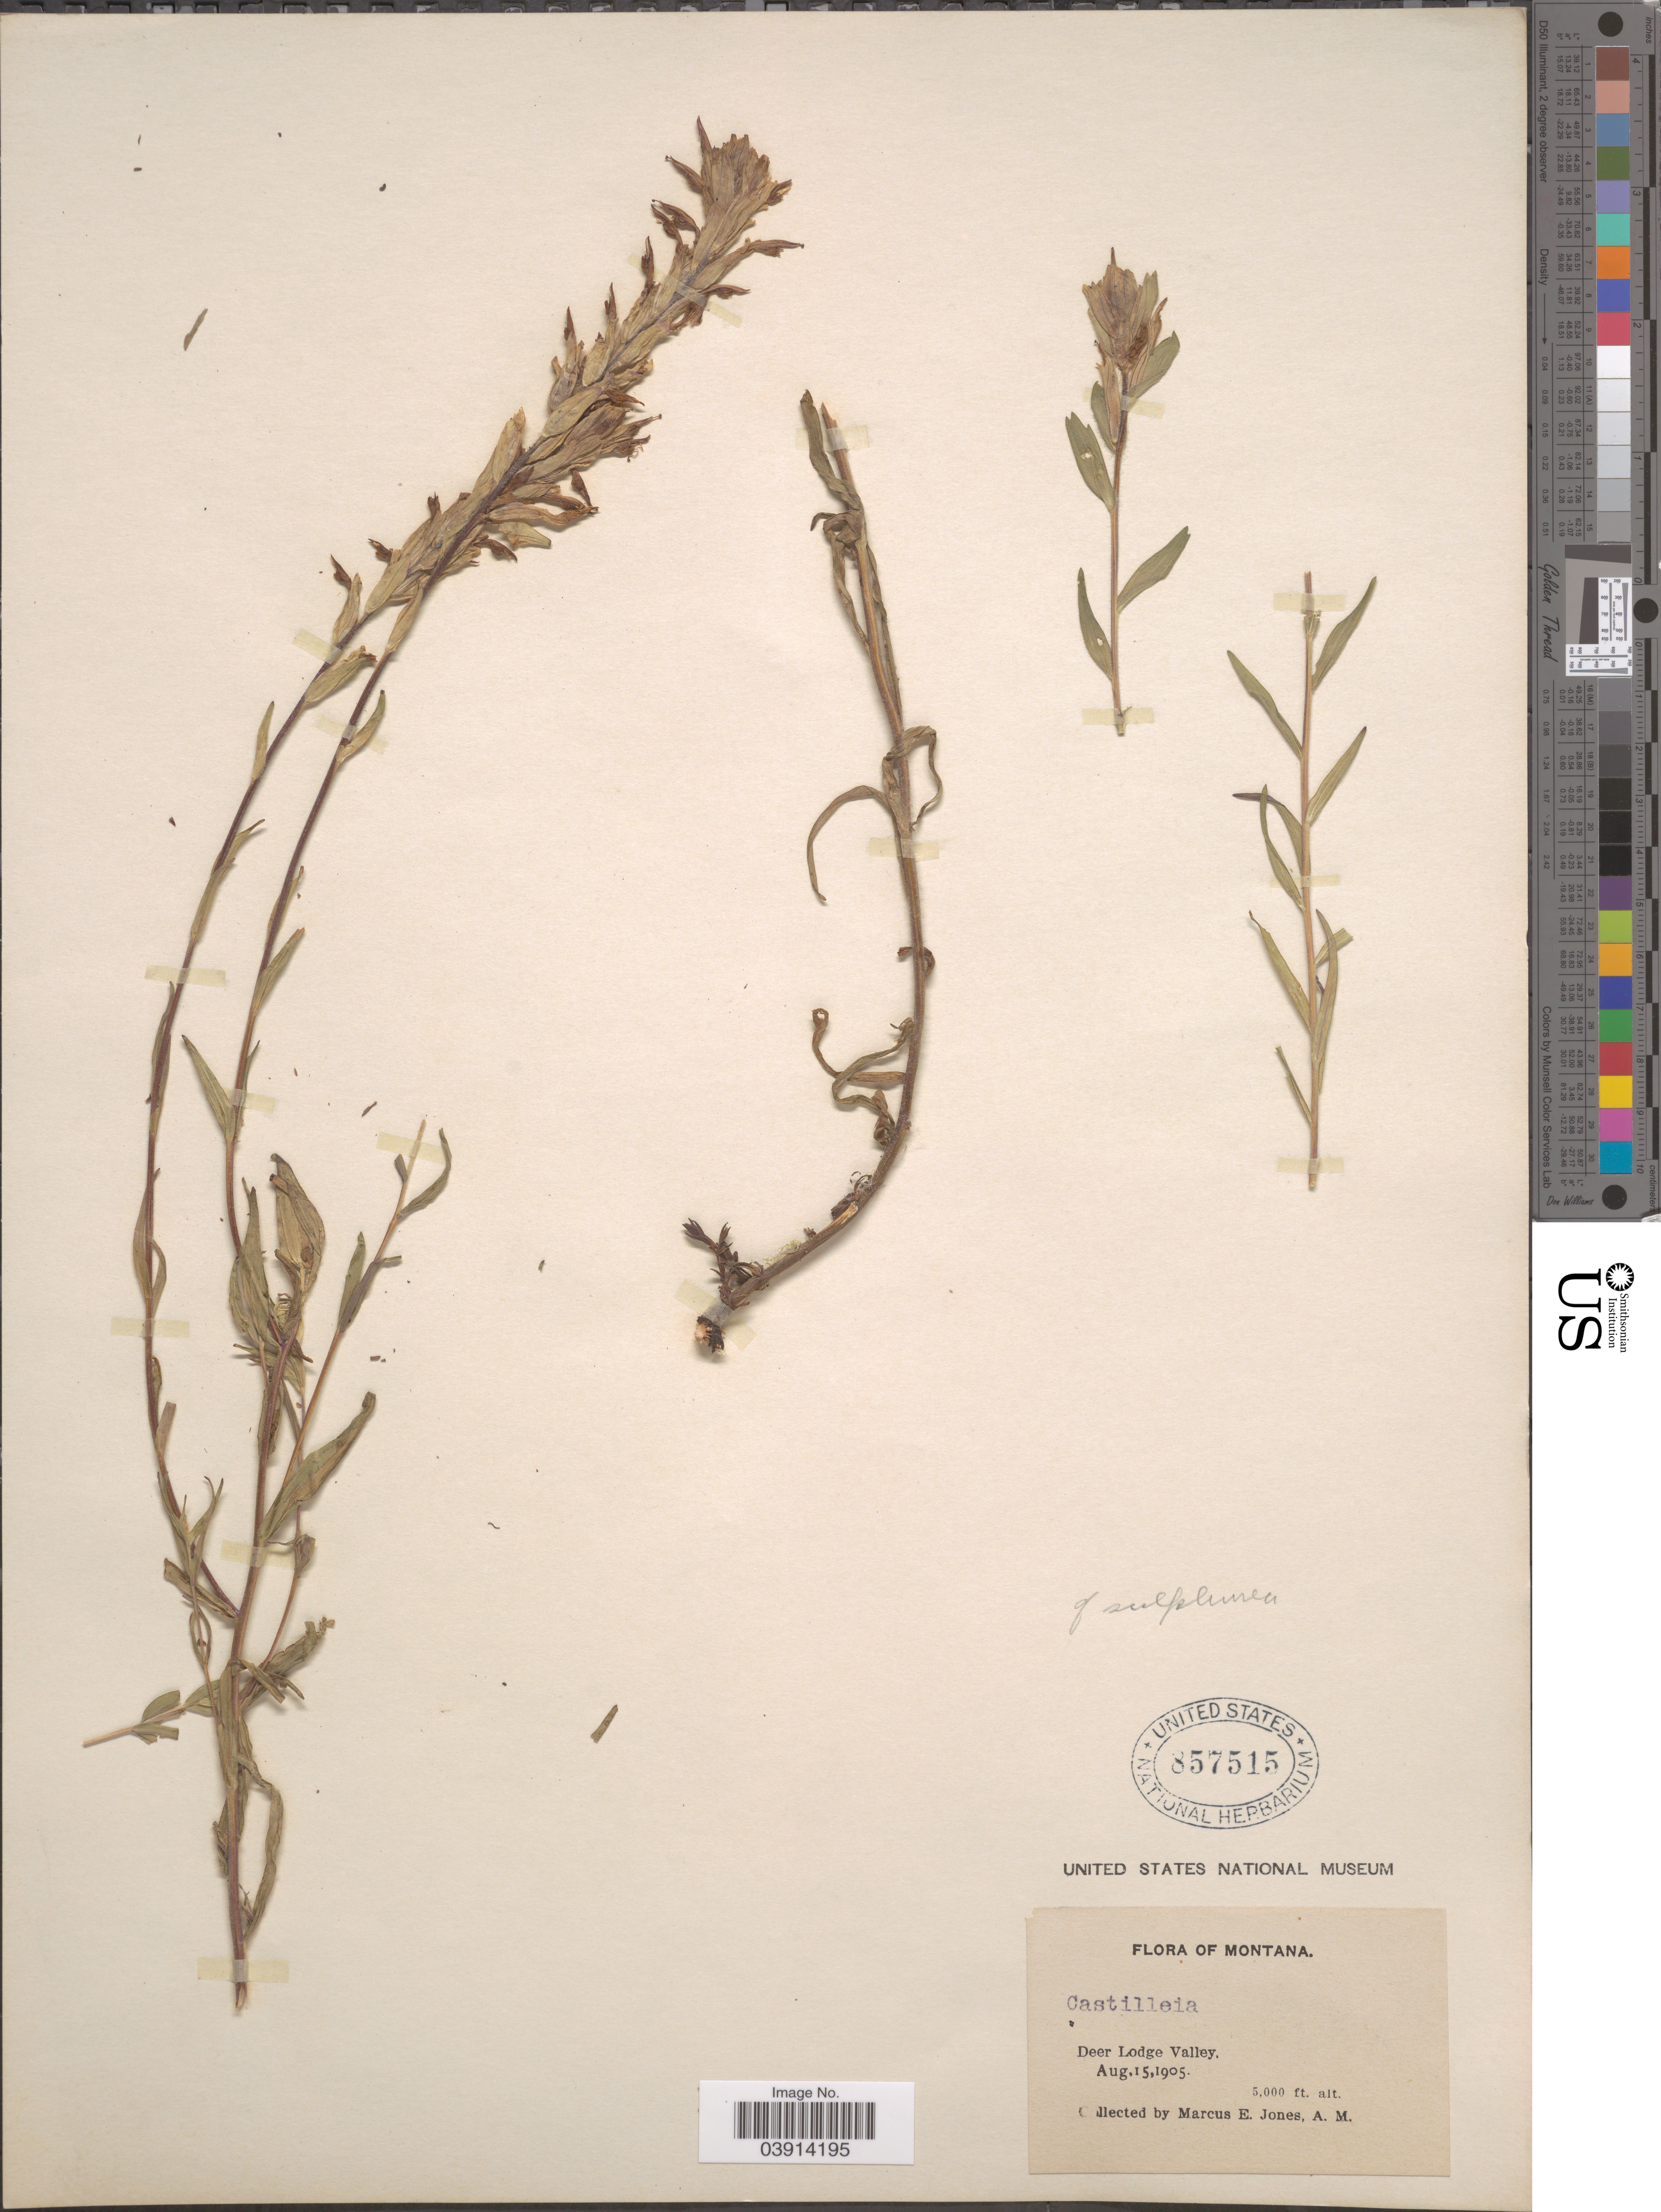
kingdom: Plantae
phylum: Tracheophyta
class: Magnoliopsida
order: Lamiales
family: Orobanchaceae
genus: Castilleja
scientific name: Castilleja septentrionalis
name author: Lindl.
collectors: M. E. Jones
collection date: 1905-08-15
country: United States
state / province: Montana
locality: Deer Lodge Valley.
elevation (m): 1524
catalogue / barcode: US 857515